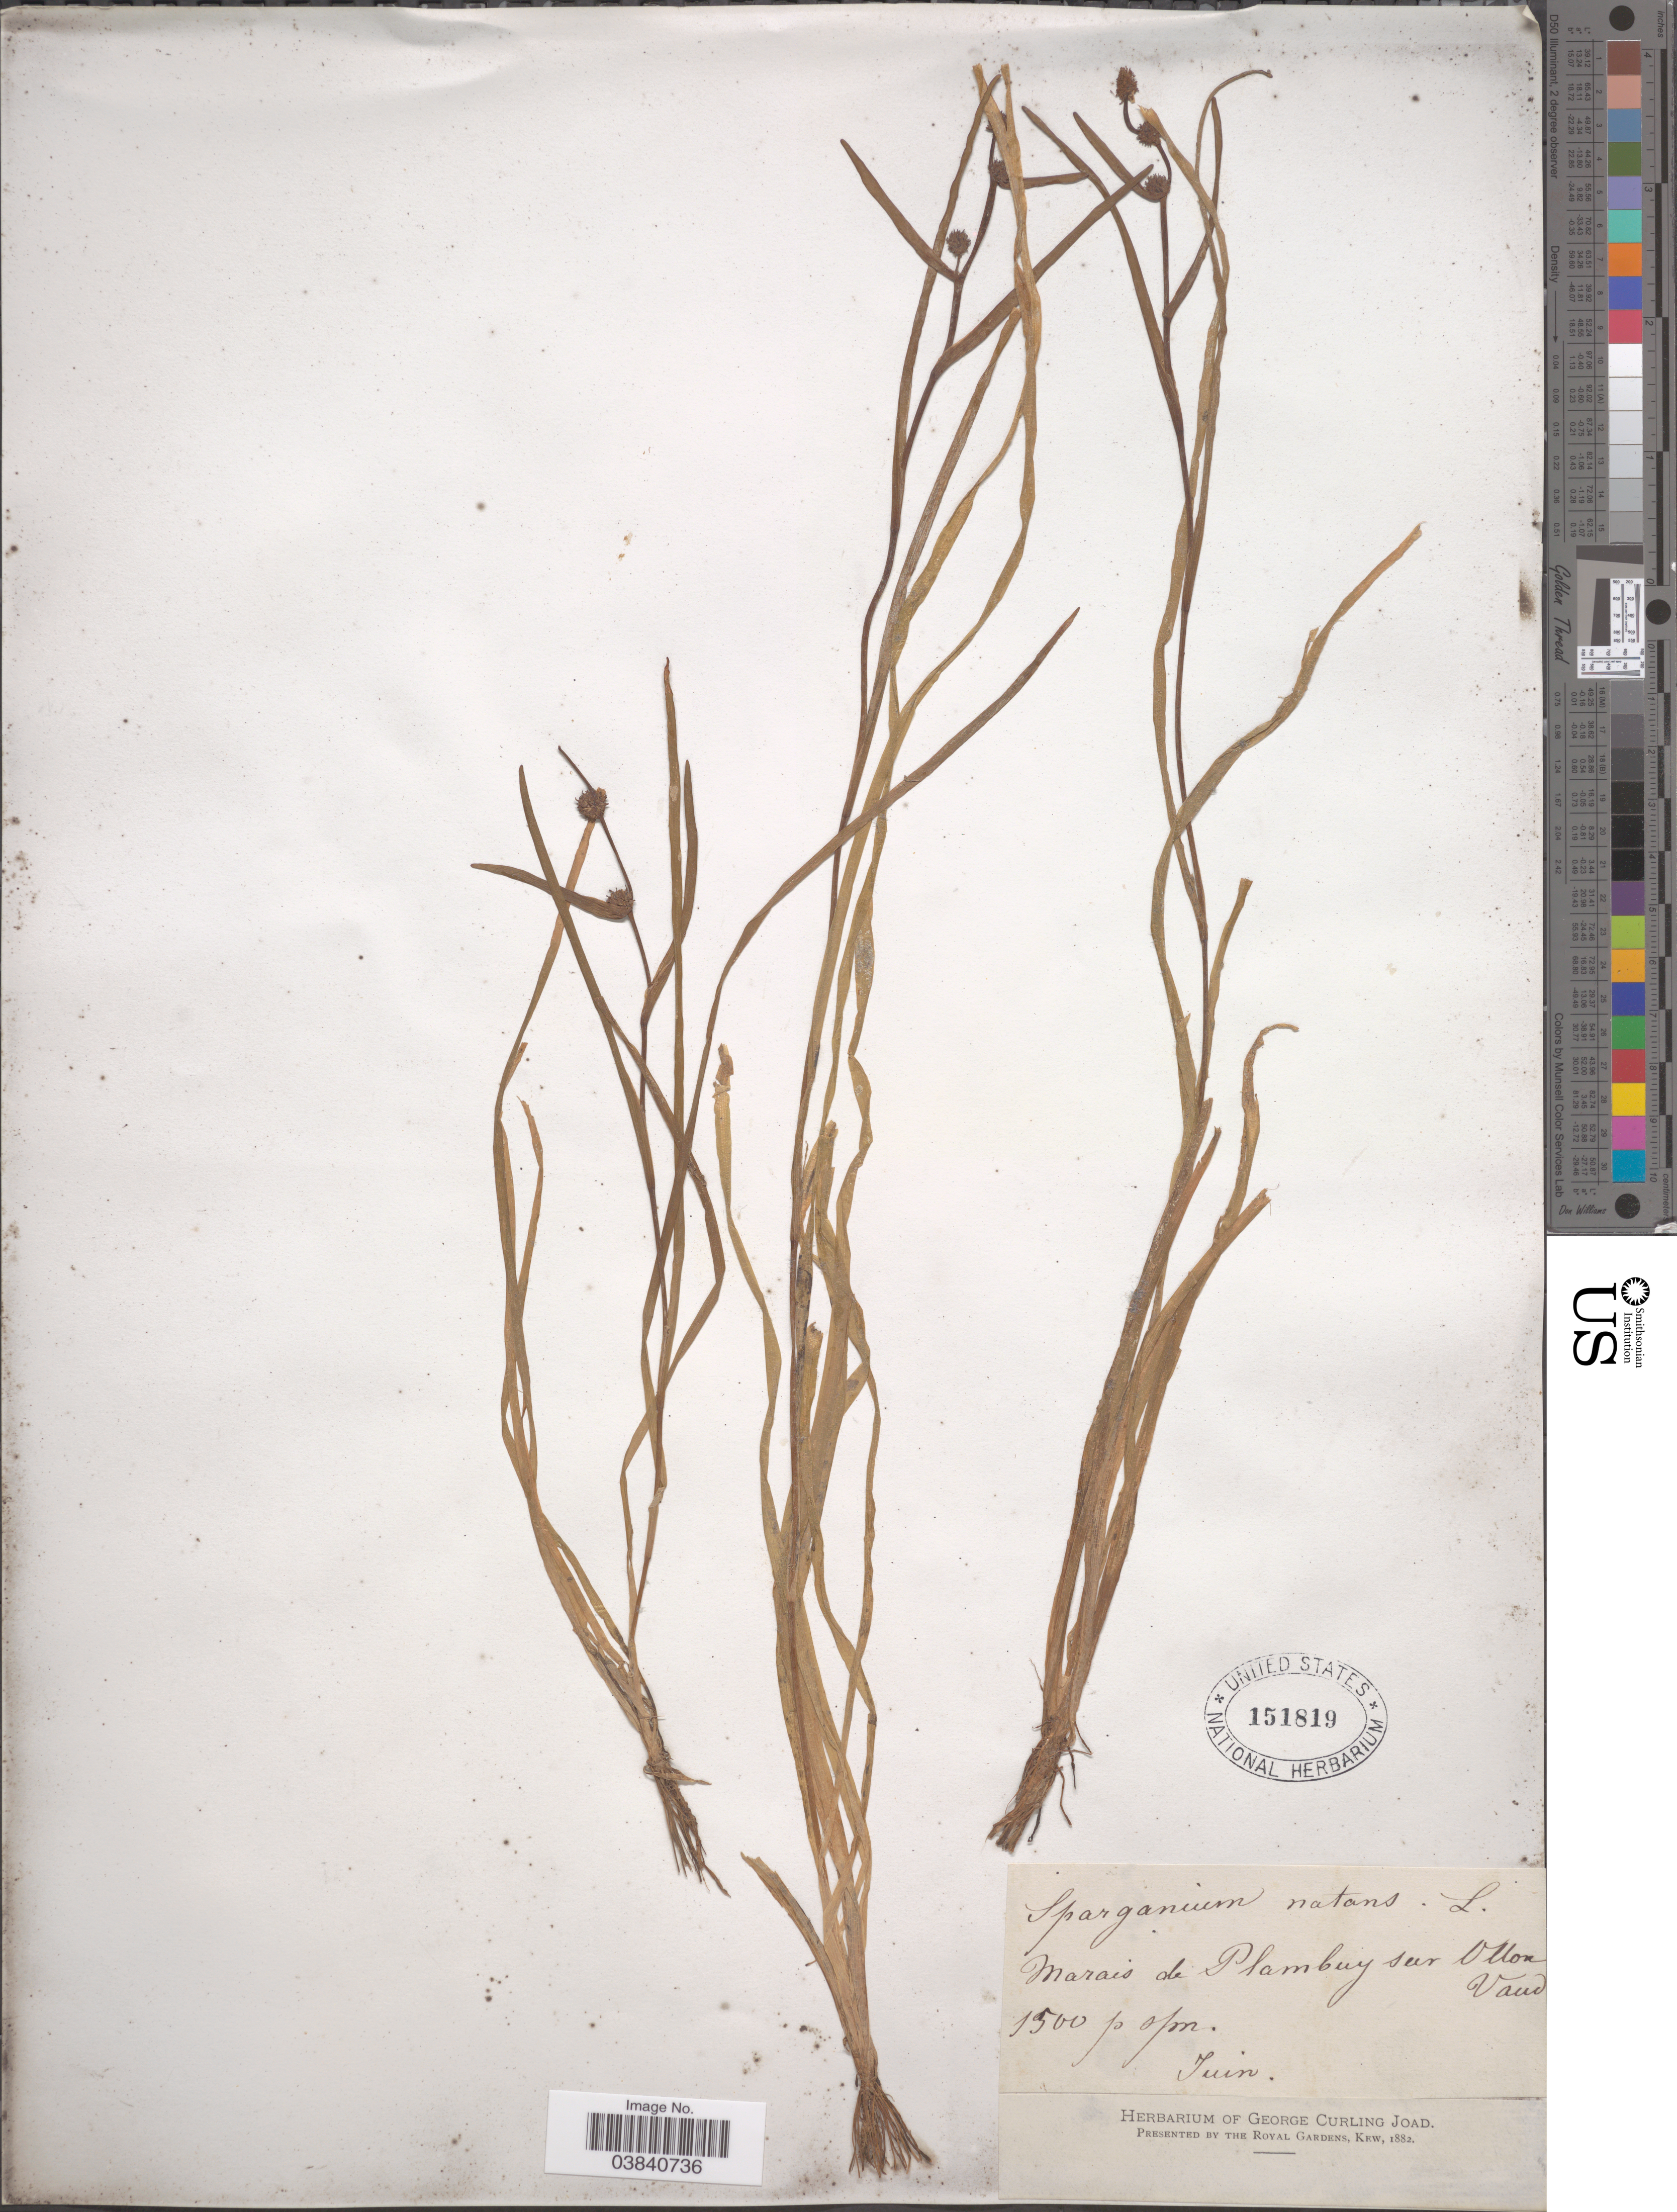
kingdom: Plantae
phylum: Tracheophyta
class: Liliopsida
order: Poales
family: Typhaceae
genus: Sparganium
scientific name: Sparganium natans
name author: L.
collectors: ex herb. George Curling Joad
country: Switzerland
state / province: Vaud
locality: Marais de Plambuy sur Ollor.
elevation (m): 1500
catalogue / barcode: US 151819